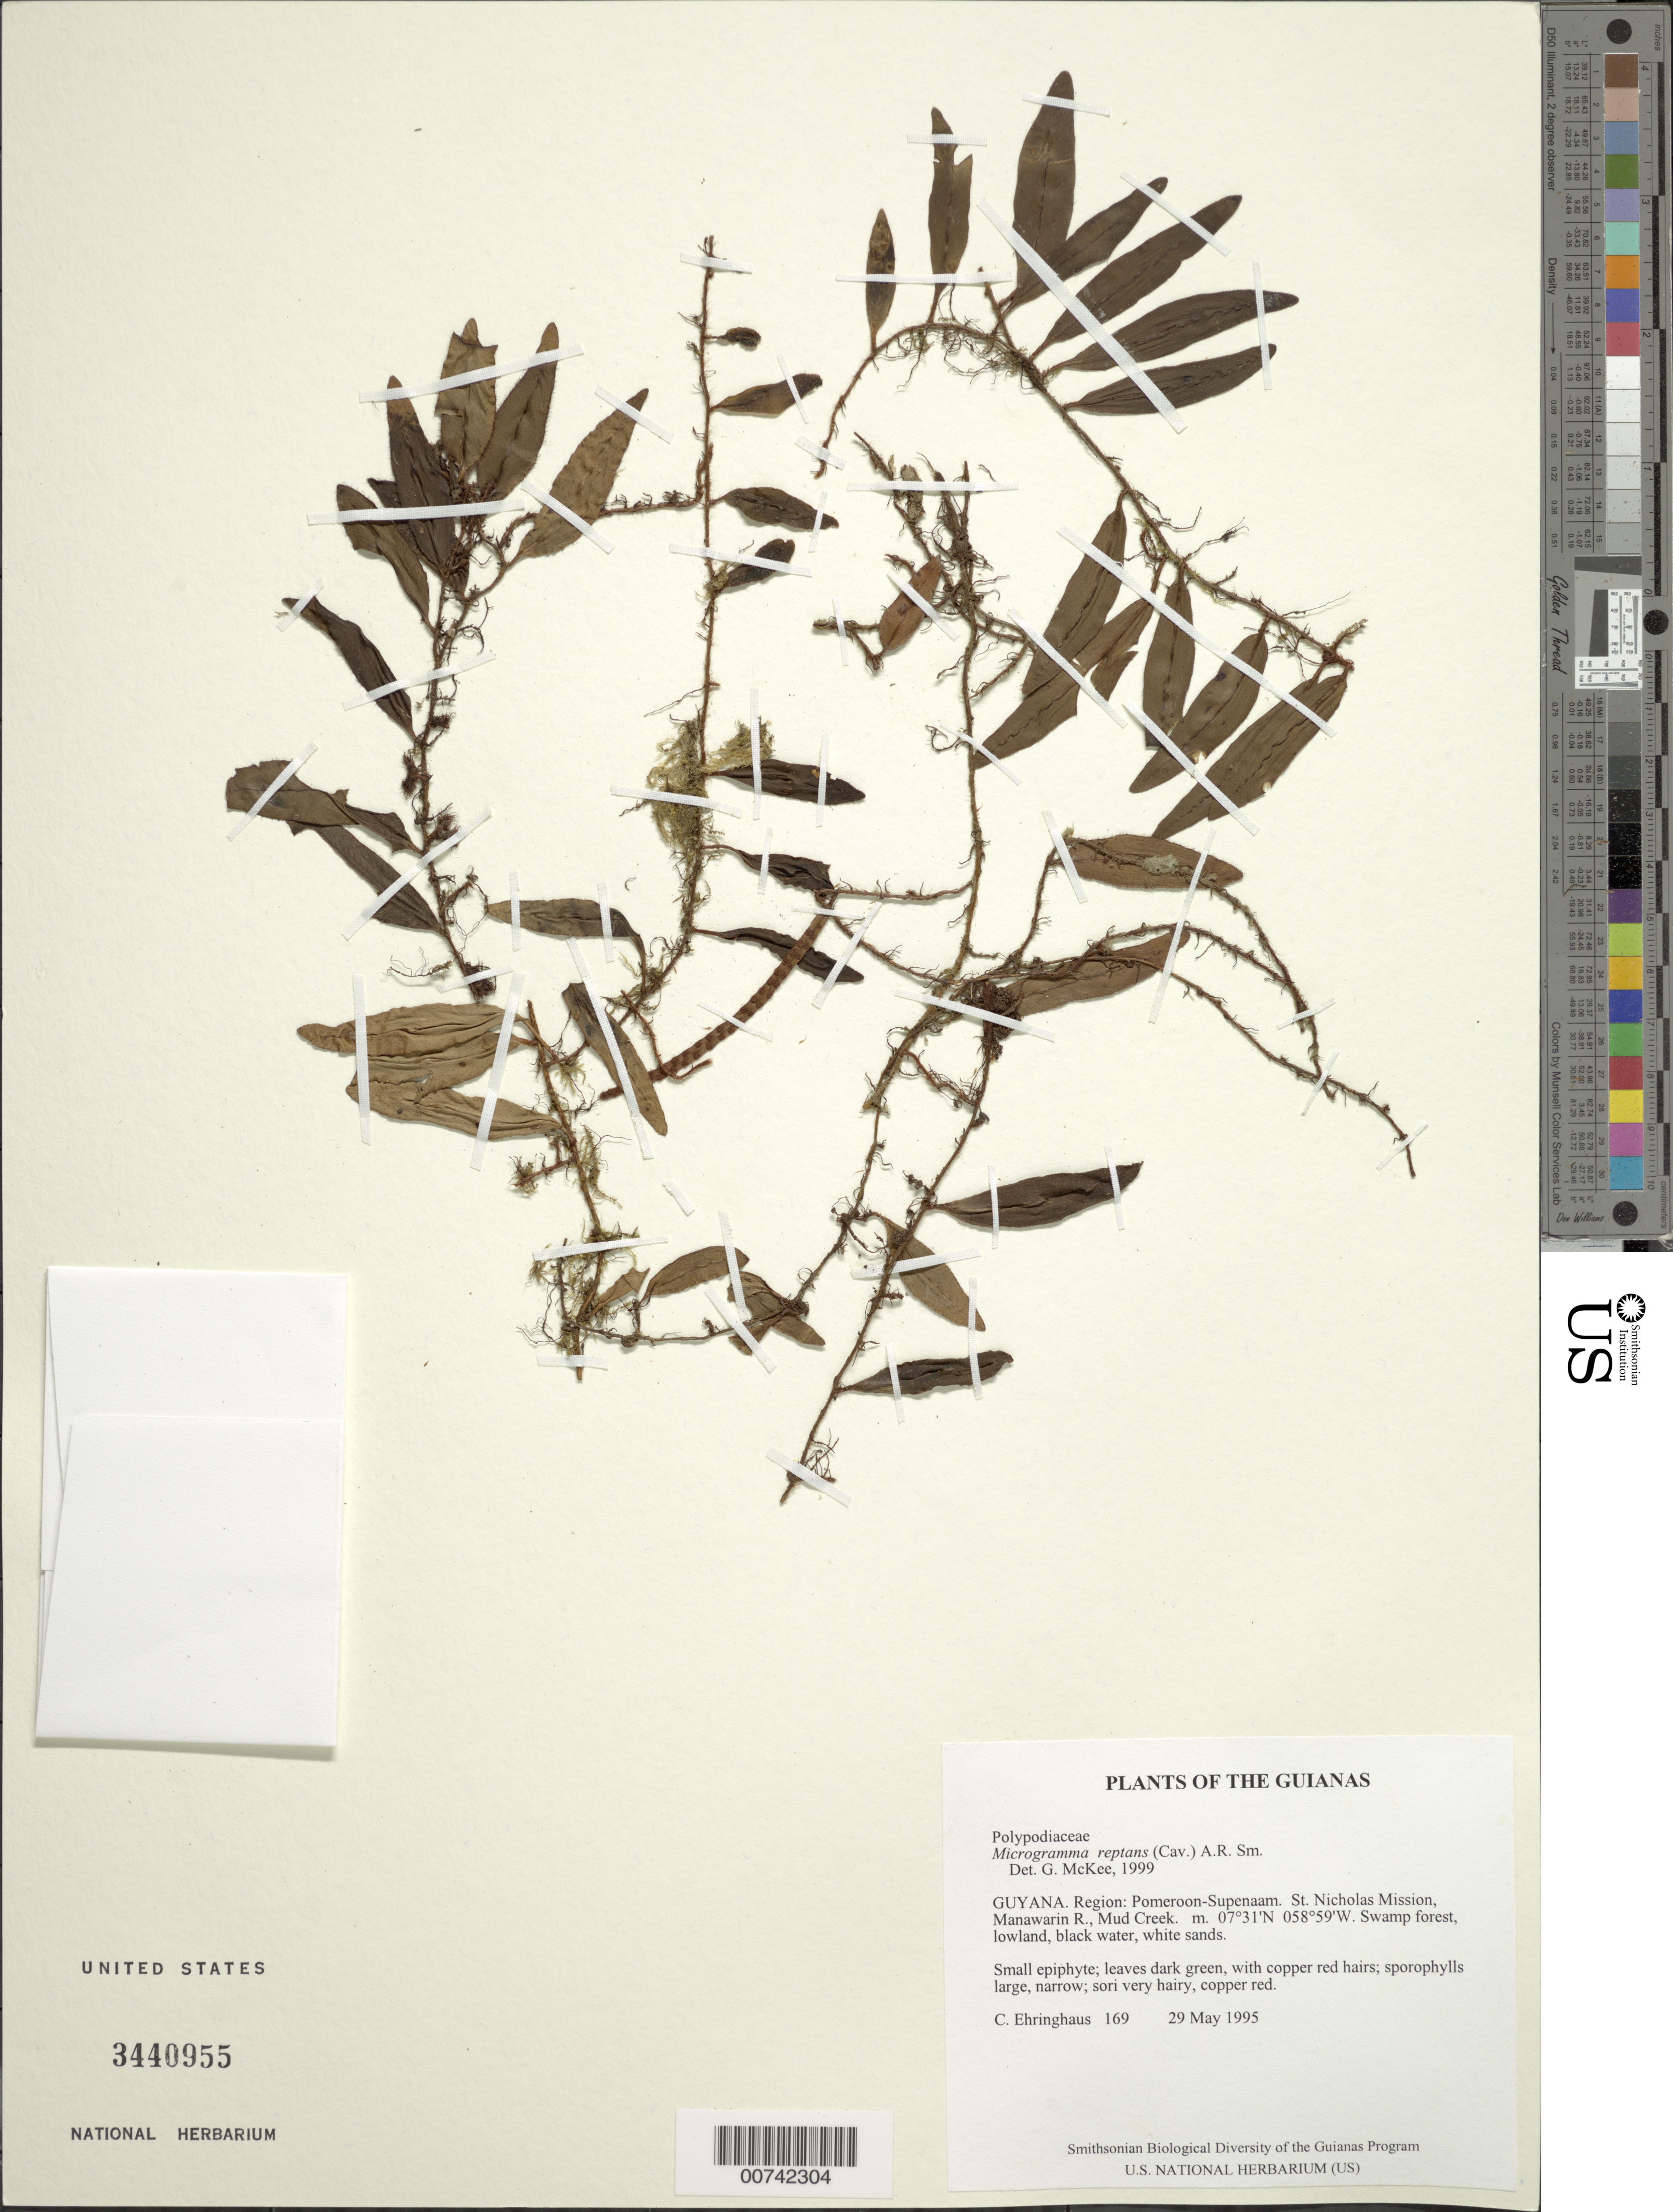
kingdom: Plantae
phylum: Tracheophyta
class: Polypodiopsida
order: Polypodiales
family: Polypodiaceae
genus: Microgramma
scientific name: Microgramma reptans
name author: (Cav.) A.R. Sm.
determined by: McKee, G. S., (US), NMNH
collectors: C. Ehringhaus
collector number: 169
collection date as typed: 29 May 1995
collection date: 1995-05-29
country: Guyana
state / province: Pomeroon-Supenaam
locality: St. Nicholas Mission, Manawarin R., Mud Creek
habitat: Swamp forest, lowland, black water, white sands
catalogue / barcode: US 3440955